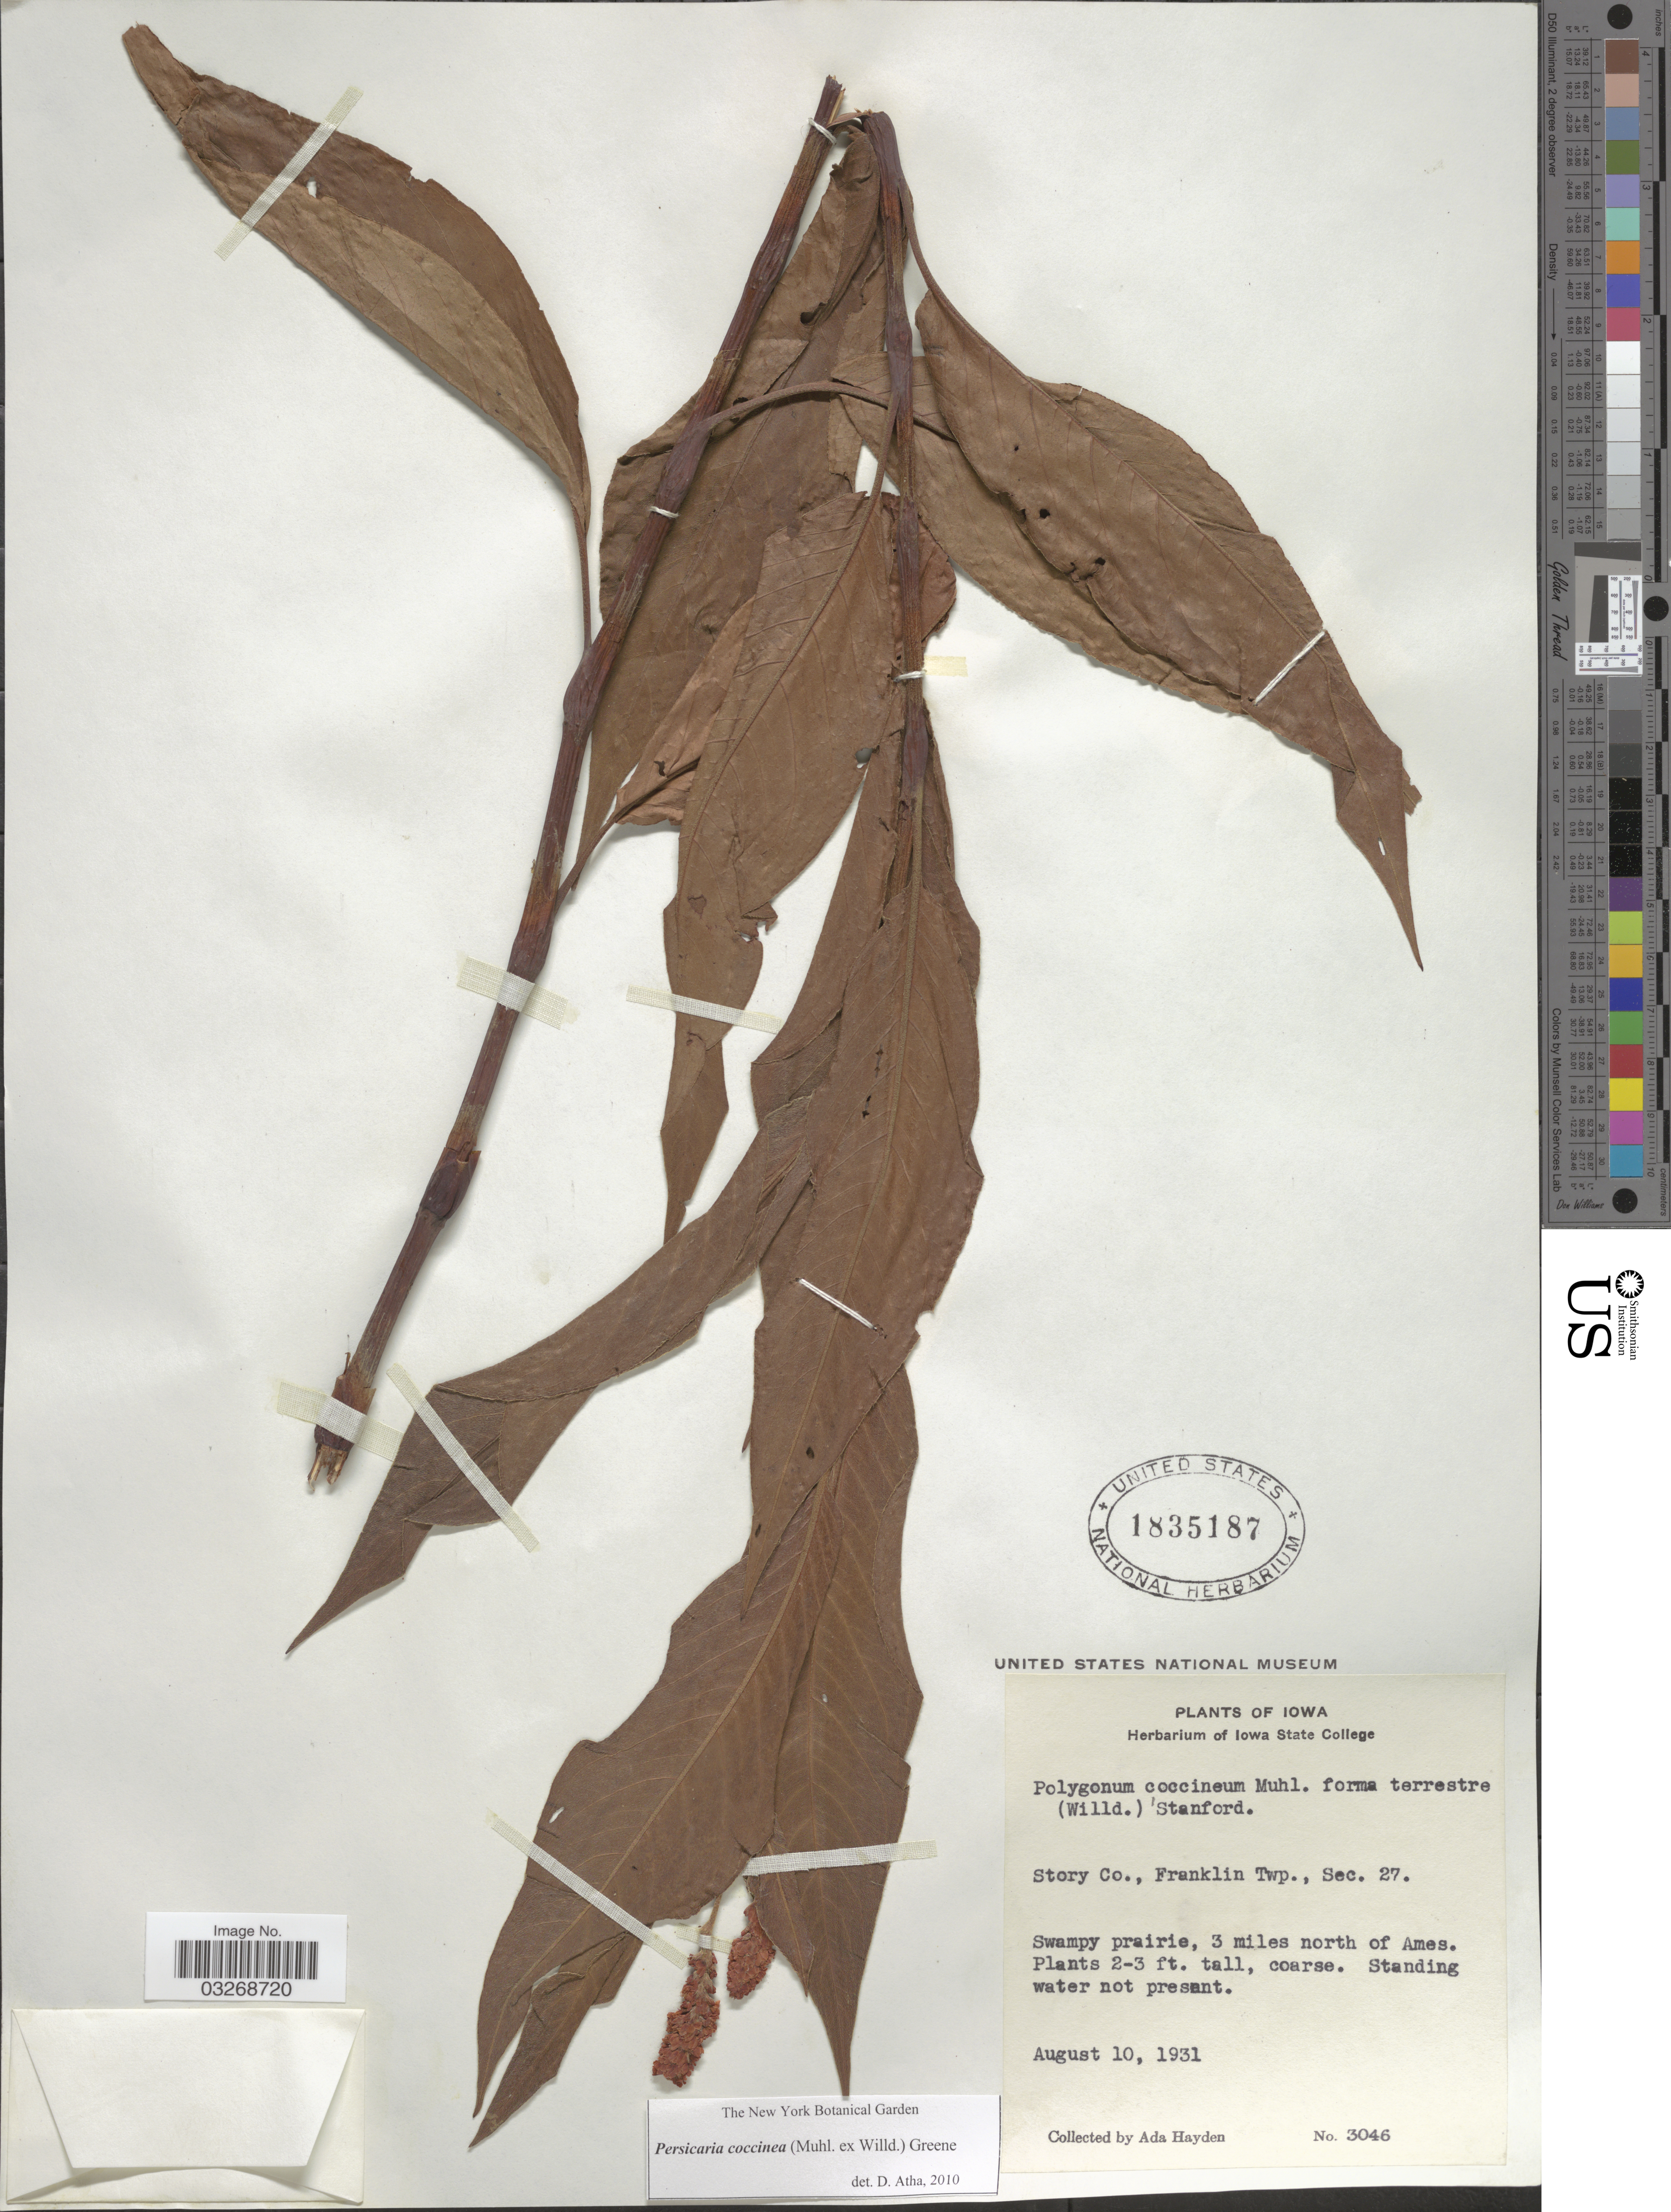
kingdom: Plantae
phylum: Tracheophyta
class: Magnoliopsida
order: Caryophyllales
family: Polygonaceae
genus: Persicaria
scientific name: Persicaria coccinea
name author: (Muhl. ex Willd.) Greene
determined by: Atha, D. E.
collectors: Ada Hayden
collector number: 3046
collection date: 1931-08-10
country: United States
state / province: Iowa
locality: Story Co., Franklin Twp., Sec. 27. 3 miles north of Ames.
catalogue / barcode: US 1835187